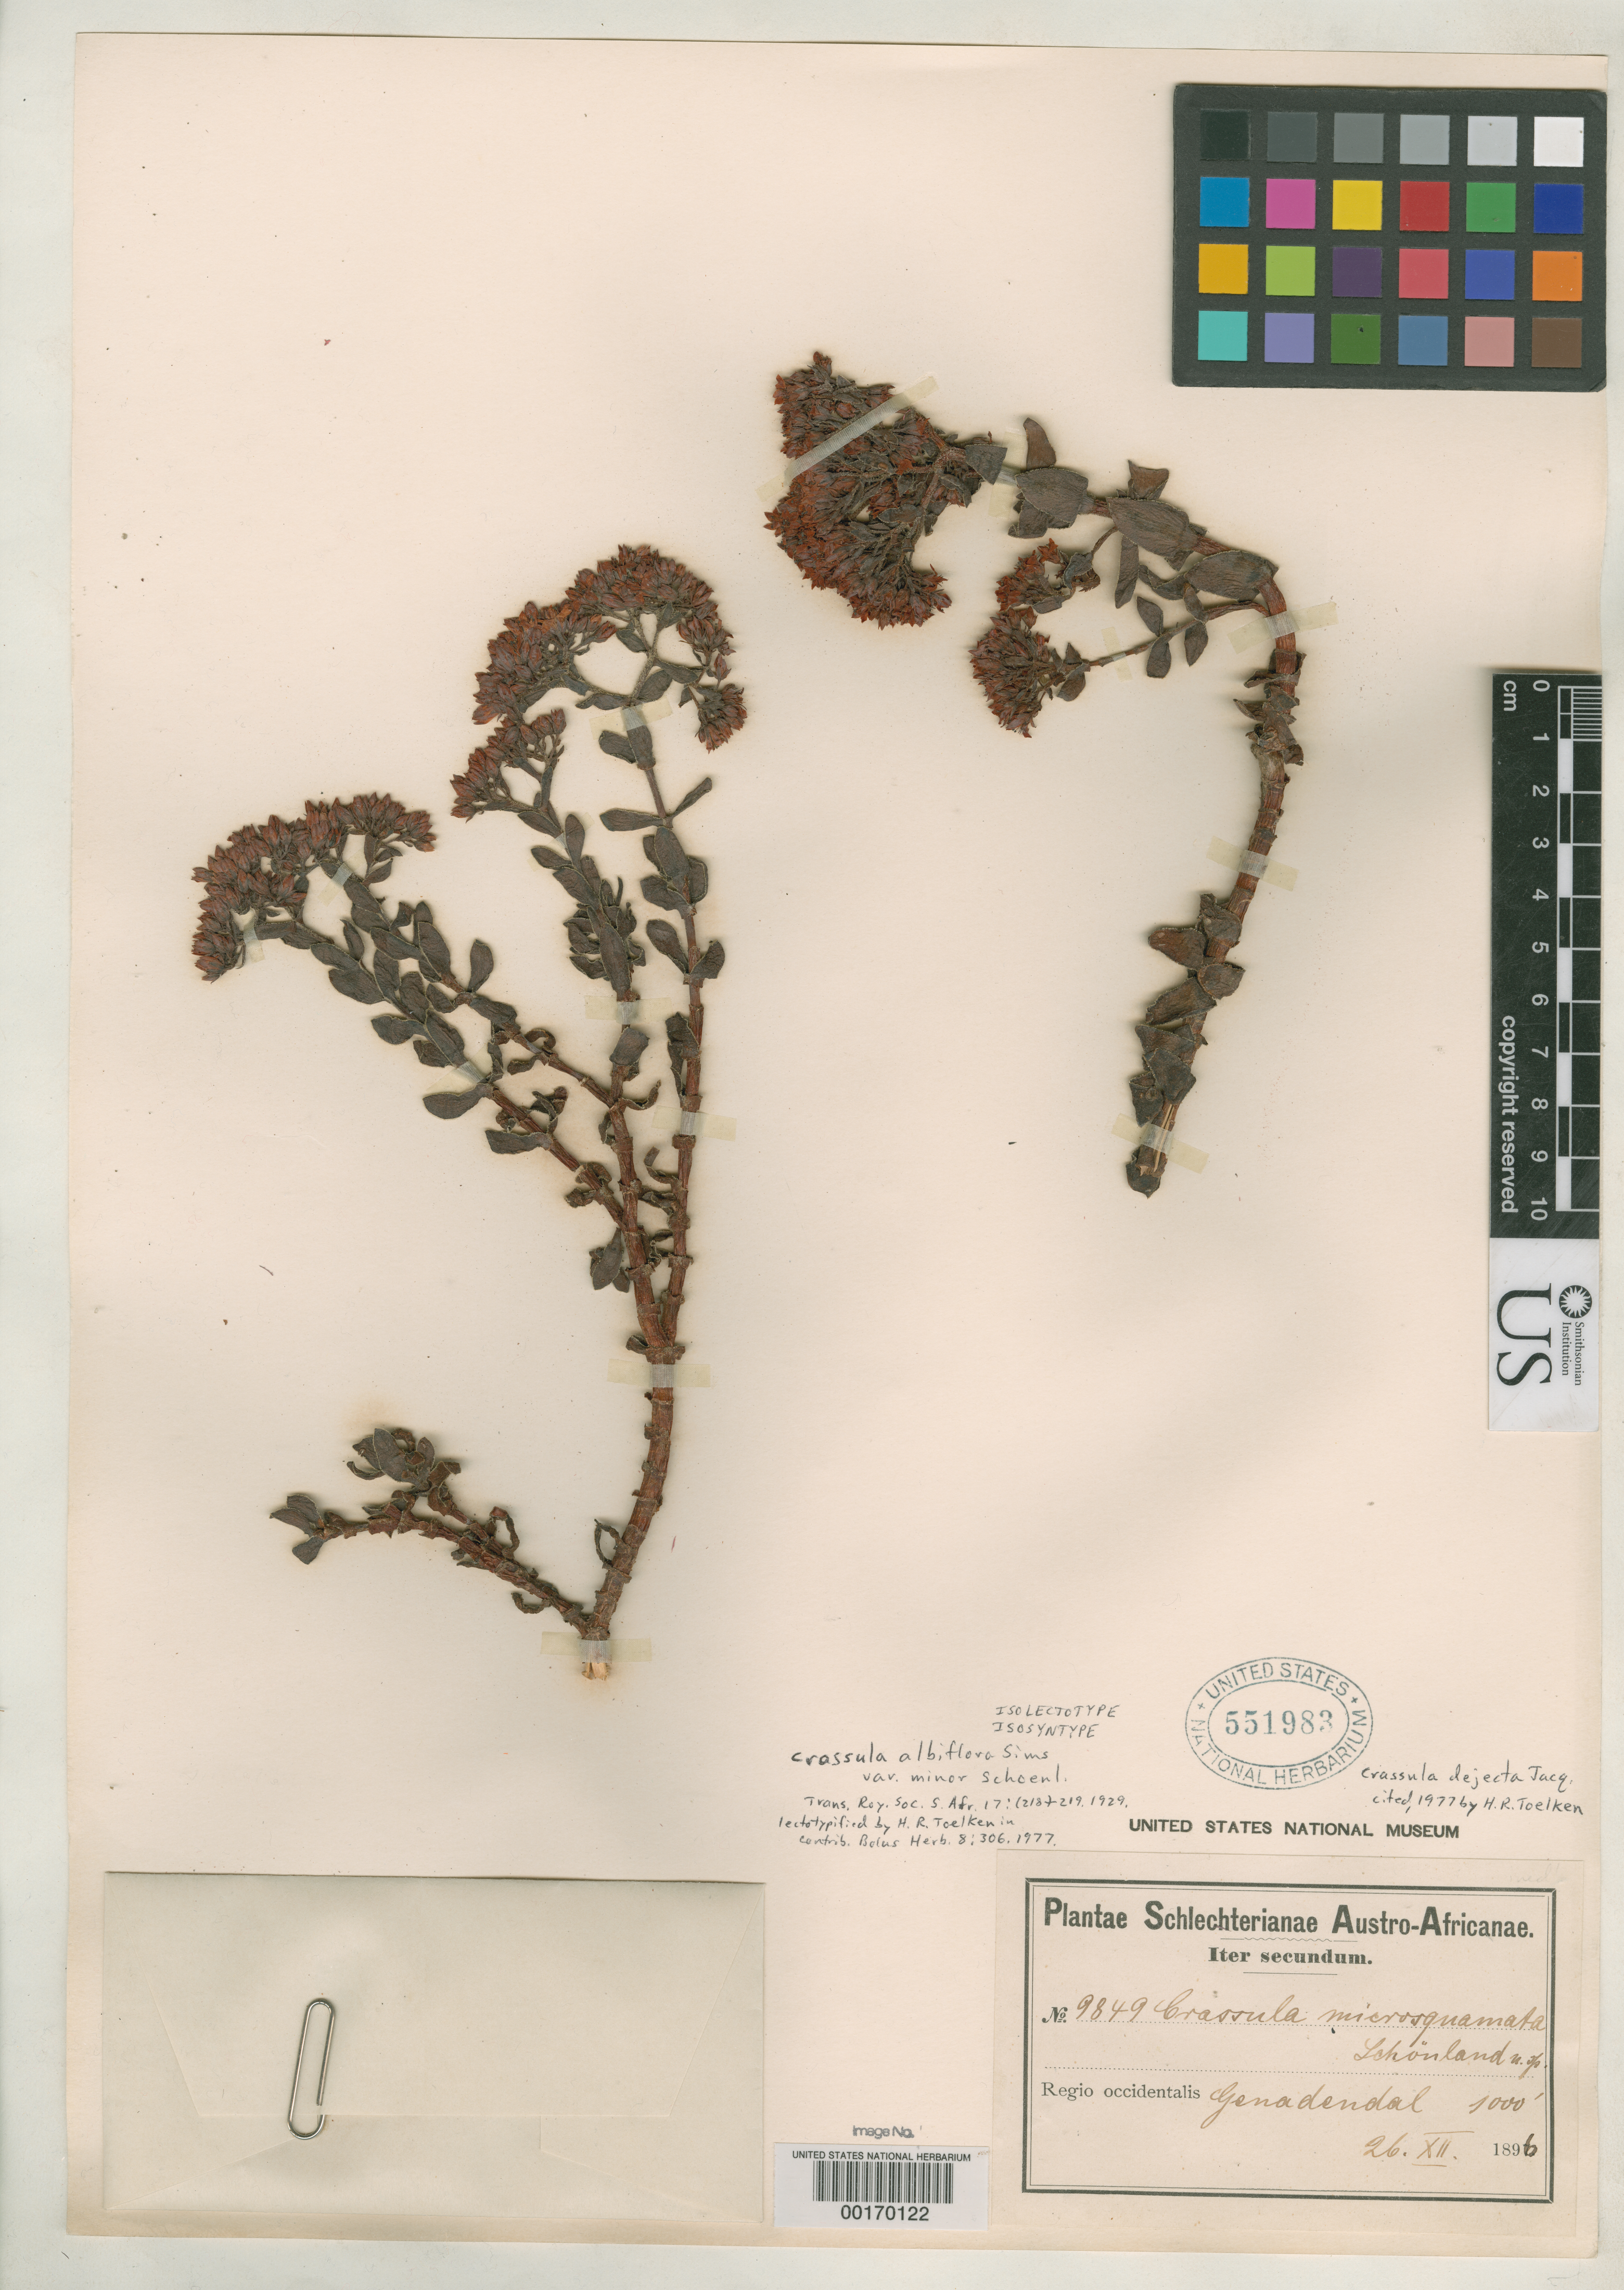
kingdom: Plantae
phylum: Tracheophyta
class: Magnoliopsida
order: Saxifragales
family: Crassulaceae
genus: Crassula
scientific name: Crassula albiflora var. minor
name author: Schönland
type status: Isolectotype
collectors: F. R. R. Schlechter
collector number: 9849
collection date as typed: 26 Dec 1896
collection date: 1896-12-26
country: South Africa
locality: Genaidendal.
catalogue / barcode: US 551983